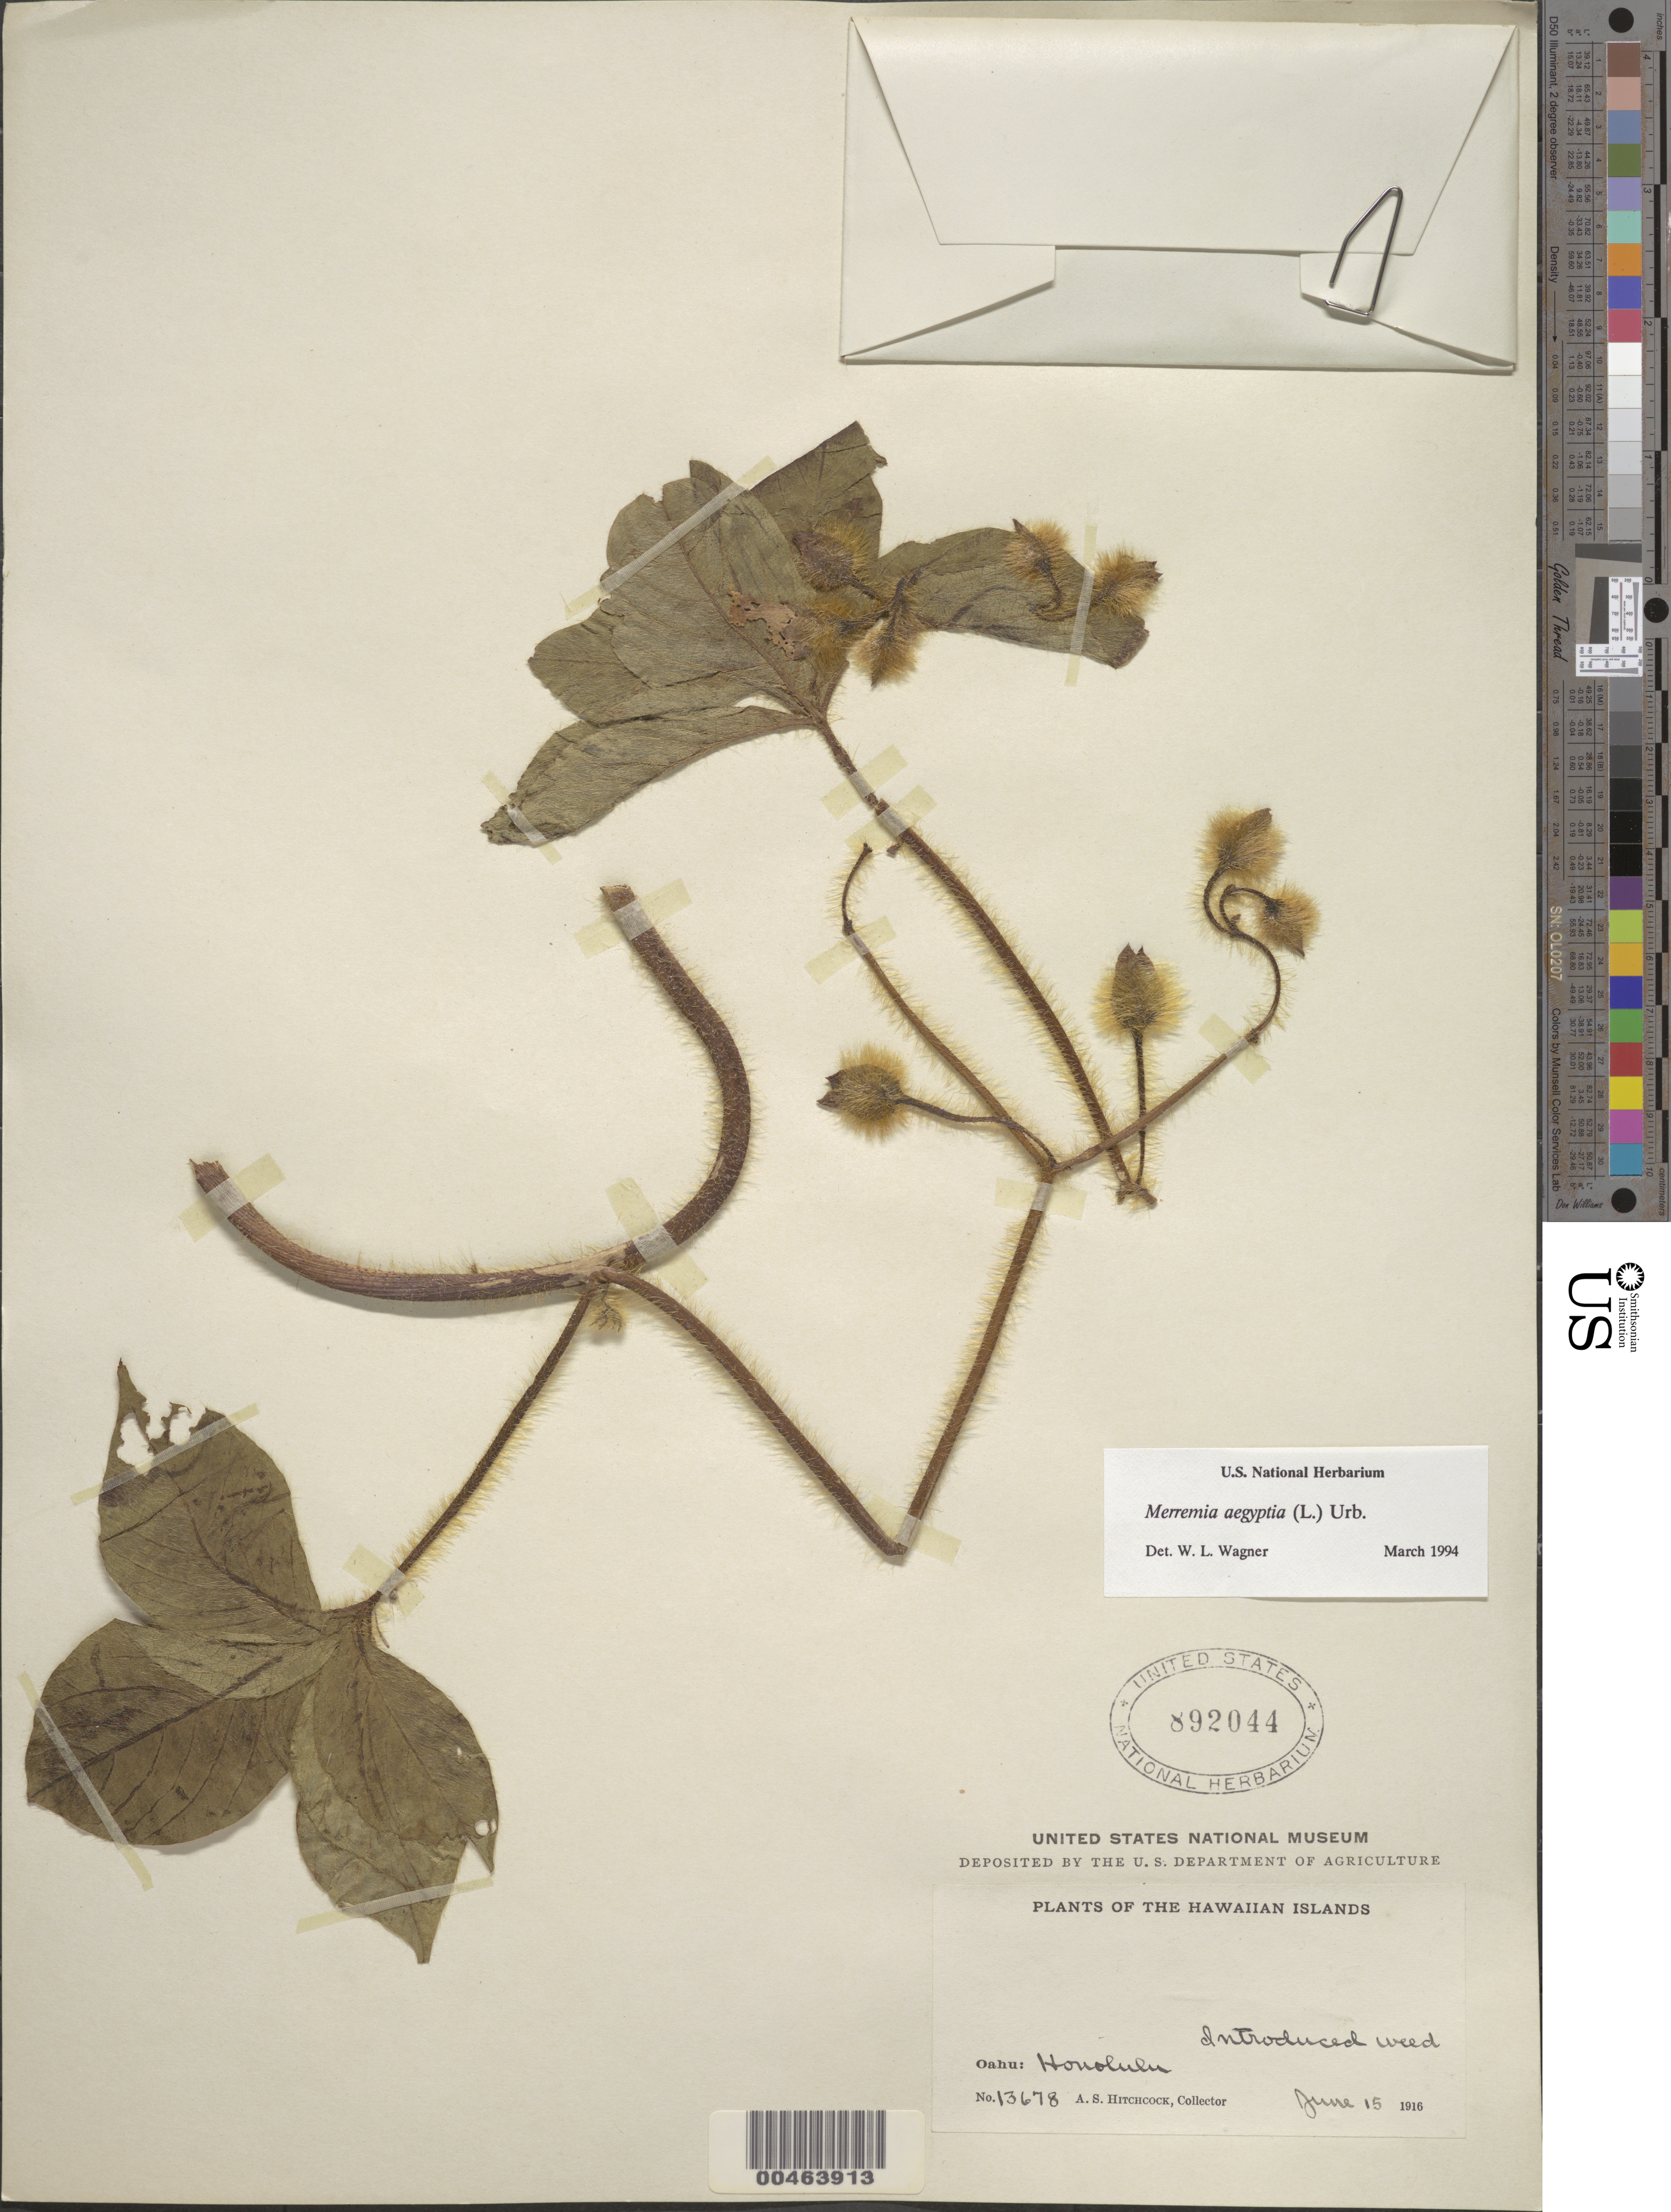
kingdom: Plantae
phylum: Tracheophyta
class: Magnoliopsida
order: Solanales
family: Convolvulaceae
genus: Distimake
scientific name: Distimake aegyptius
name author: (L.) A. R. Simões & Staples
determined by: Wagner, W. L., (BOT), Smithsonian Institution - National Museum of Natural History (UNITED STATES)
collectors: A. S. Hitchcock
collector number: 13678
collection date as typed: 15 Jun 1916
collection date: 1916-06-15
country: United States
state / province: Hawaii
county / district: Honolulu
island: Oahu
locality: Honolulu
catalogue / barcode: US 892044